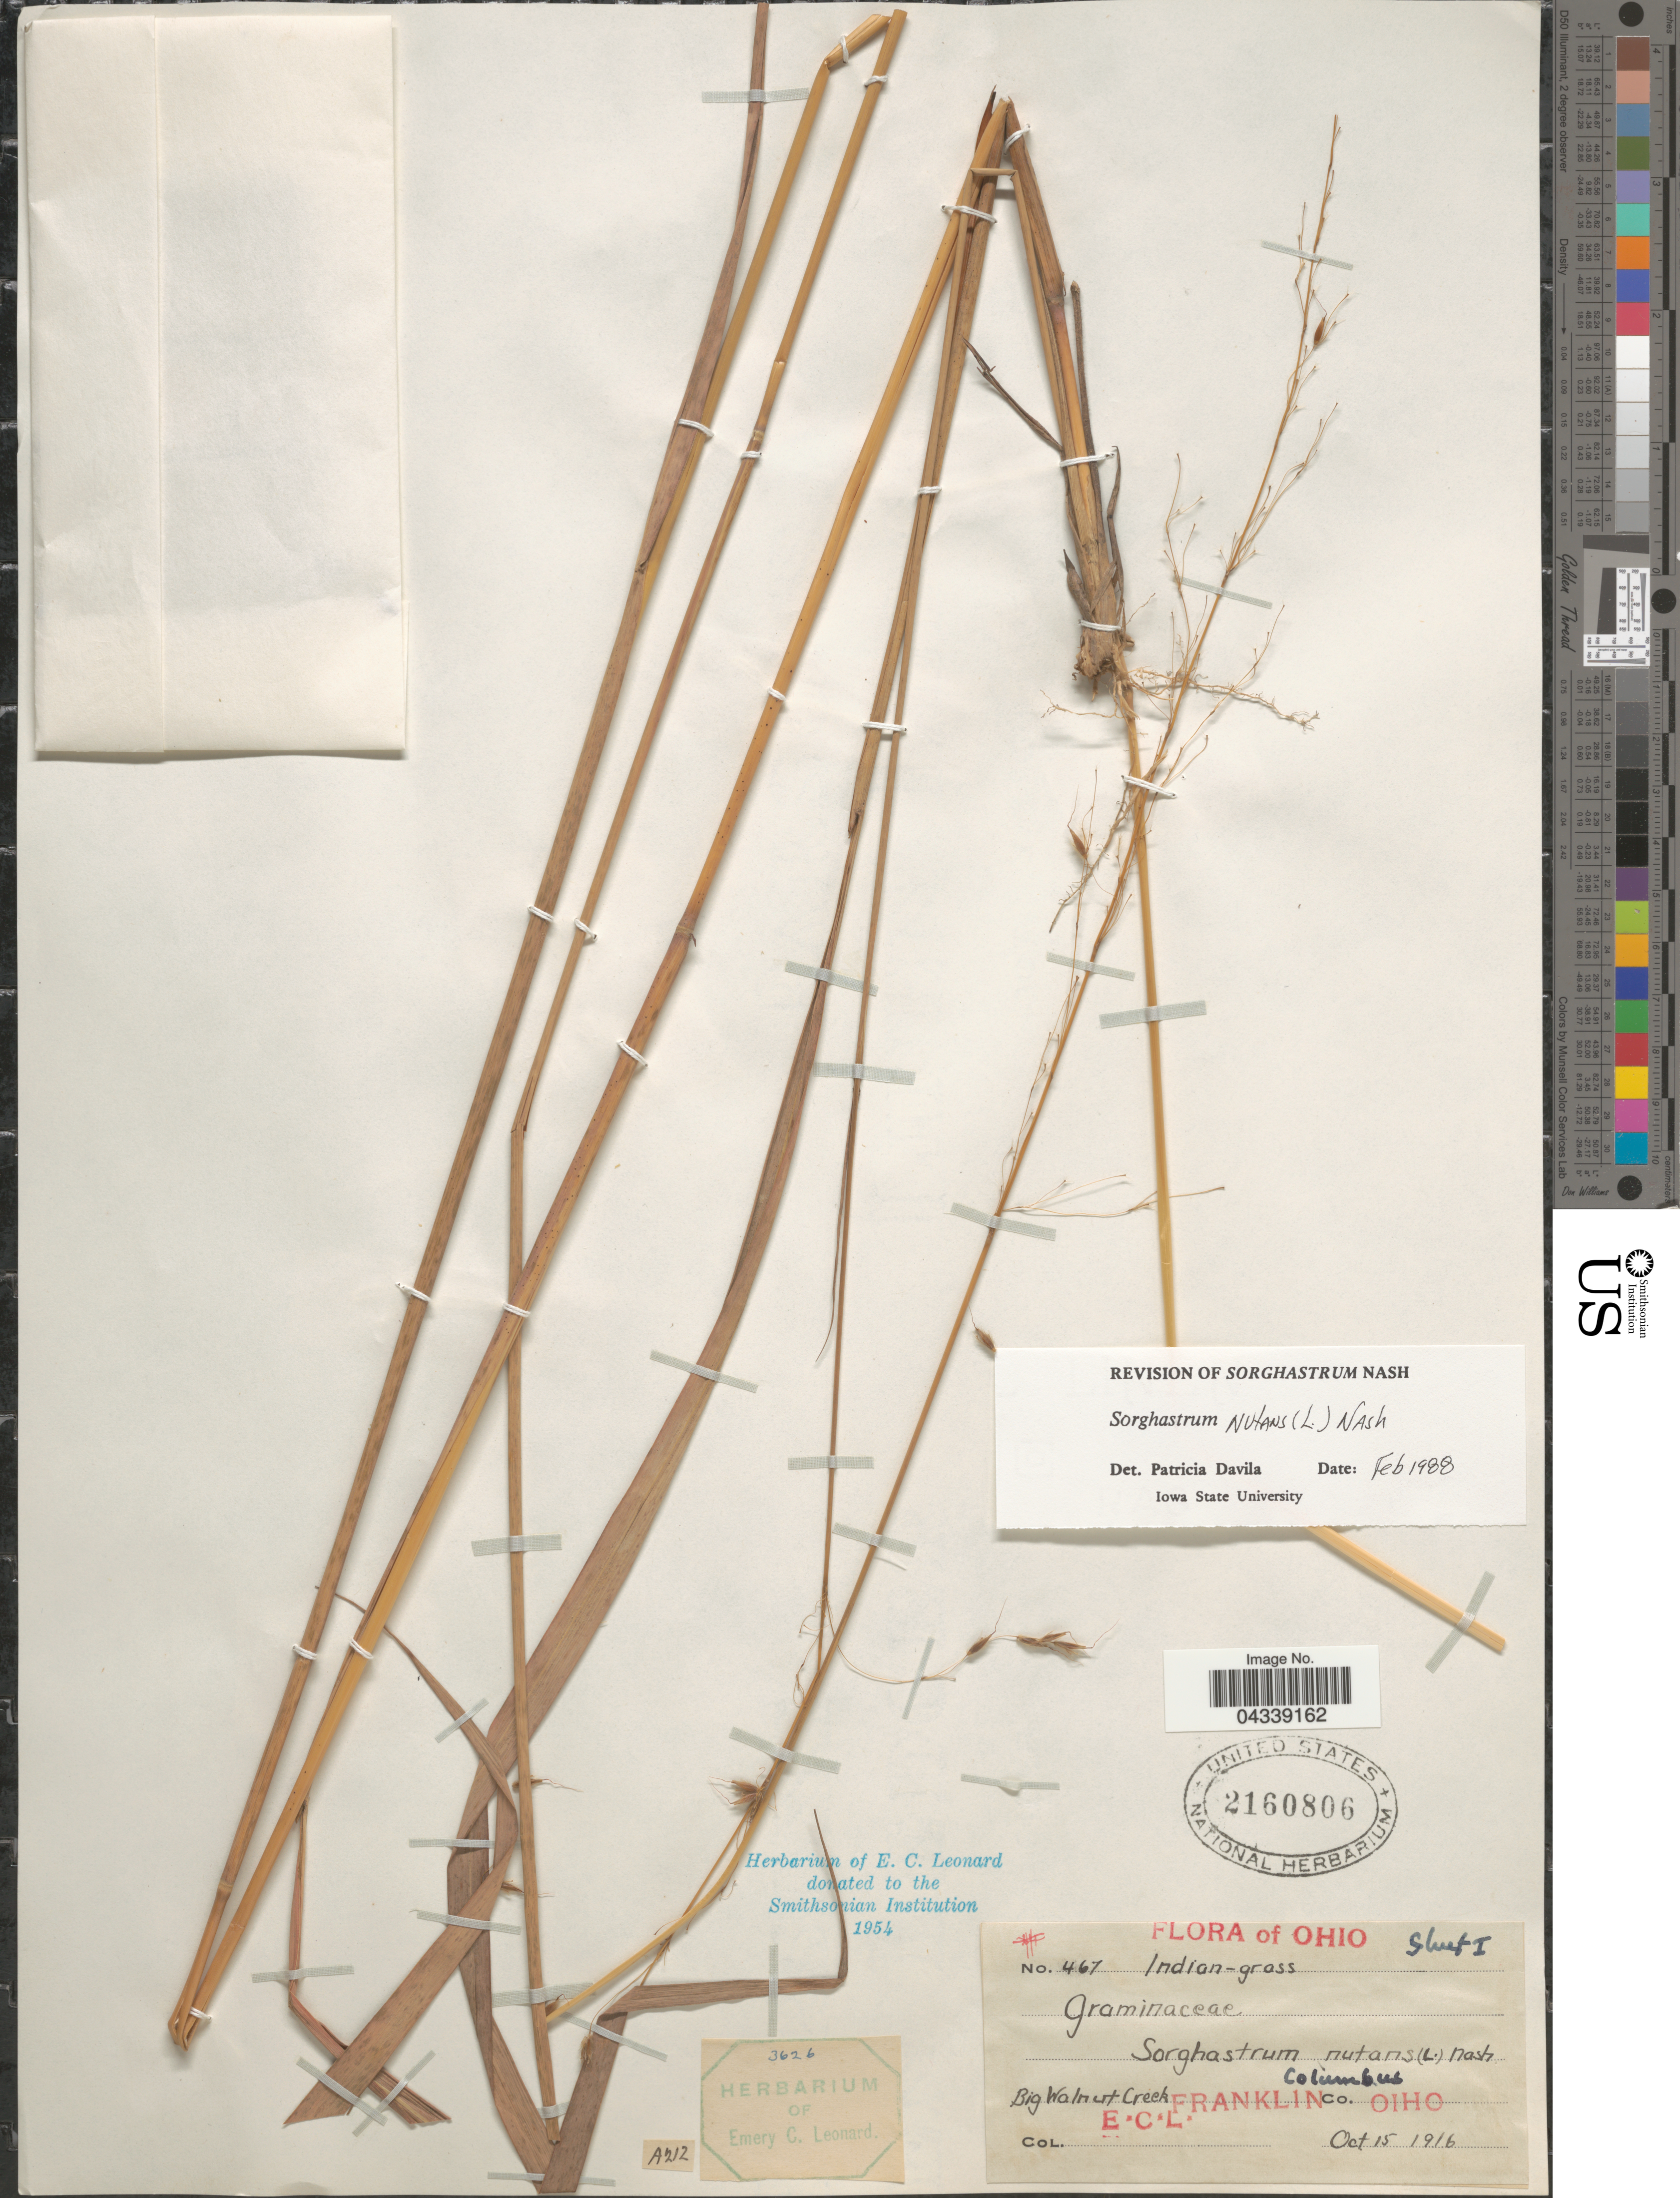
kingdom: Plantae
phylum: Tracheophyta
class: Liliopsida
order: Poales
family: Poaceae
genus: Sorghastrum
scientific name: Sorghastrum nutans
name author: (L.) Nash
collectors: E. C. Leonard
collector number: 467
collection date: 1916-10-15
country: United States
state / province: Ohio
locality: Big Walnut Creek. Franklin Columbus Co.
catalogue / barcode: US 2160806